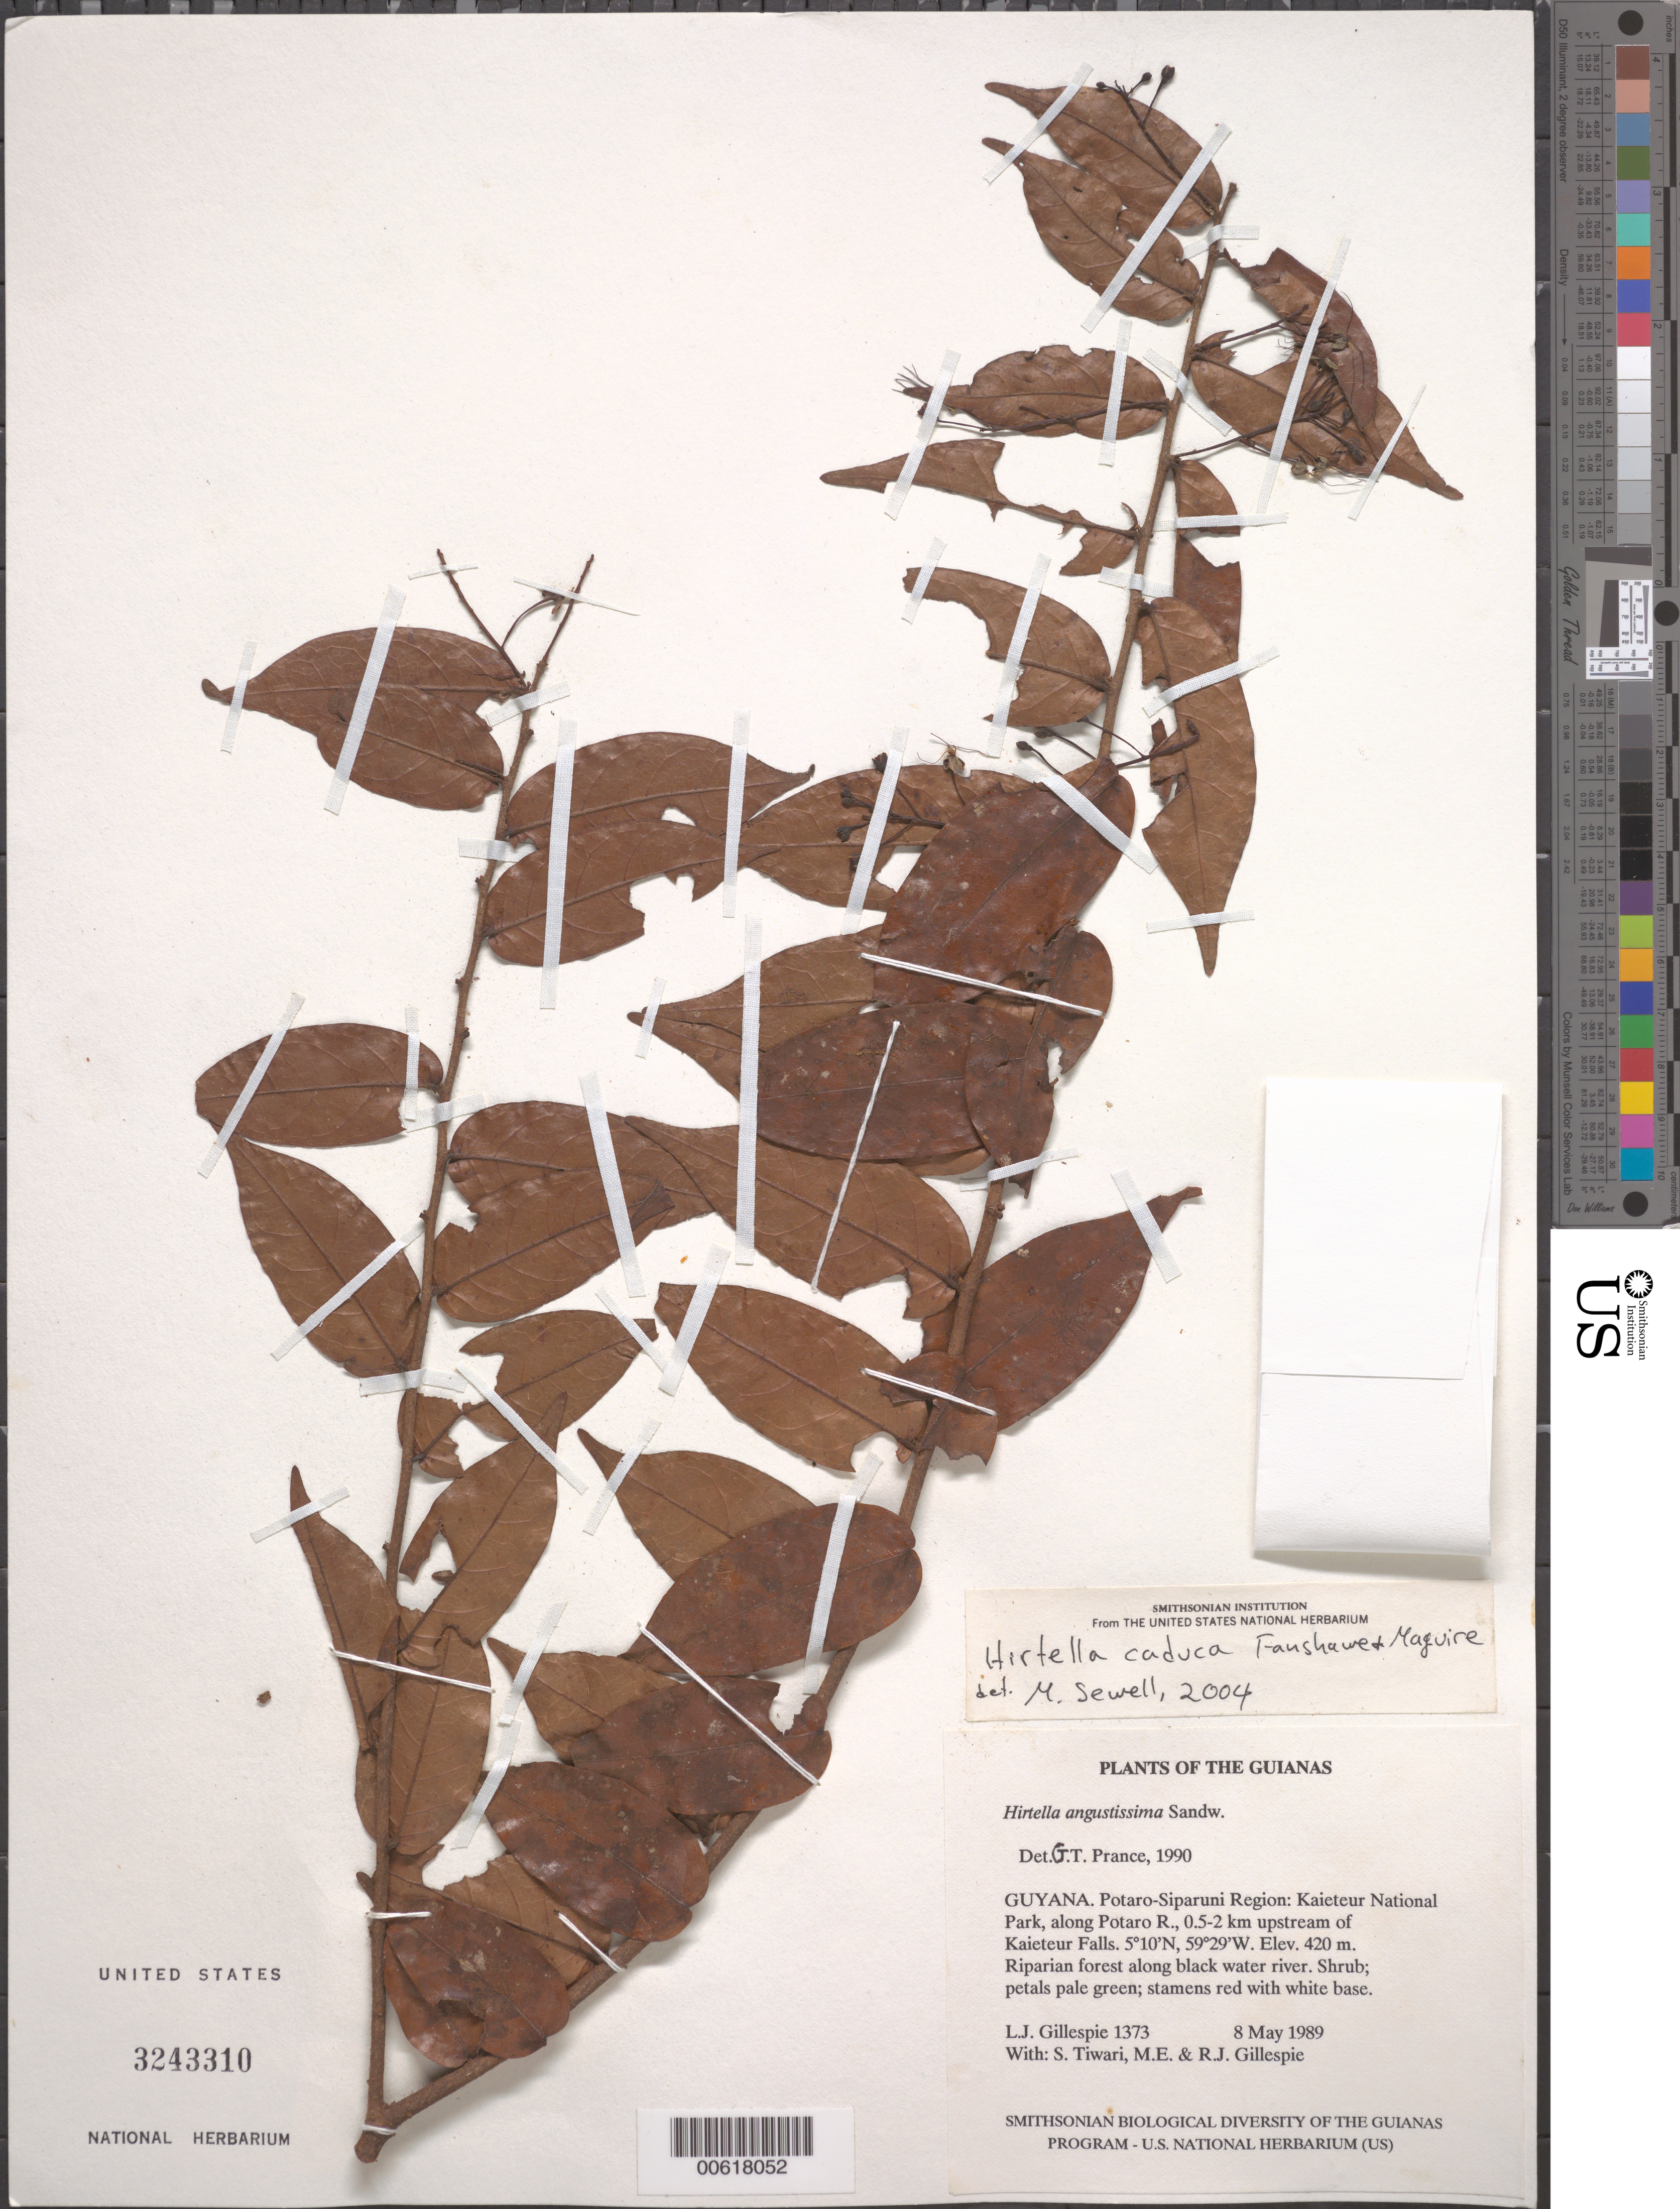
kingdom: Plantae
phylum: Tracheophyta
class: Magnoliopsida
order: Malpighiales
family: Chrysobalanaceae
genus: Hirtella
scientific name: Hirtella caduca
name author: Fanshawe & Maguire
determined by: Sewell, M.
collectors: L. J. Gillespie, S. Tiwari, M. Gillespie & R. Gillespie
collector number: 1373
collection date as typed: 8 May 1989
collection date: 1989-05-08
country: Guyana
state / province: Potaro-Siparuni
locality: Kaieteur National Park, along Potaro R., 0.5-2 km upstream of Kaieteur Falls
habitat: Riparian forest along black water river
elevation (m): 420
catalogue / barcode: US 3243310